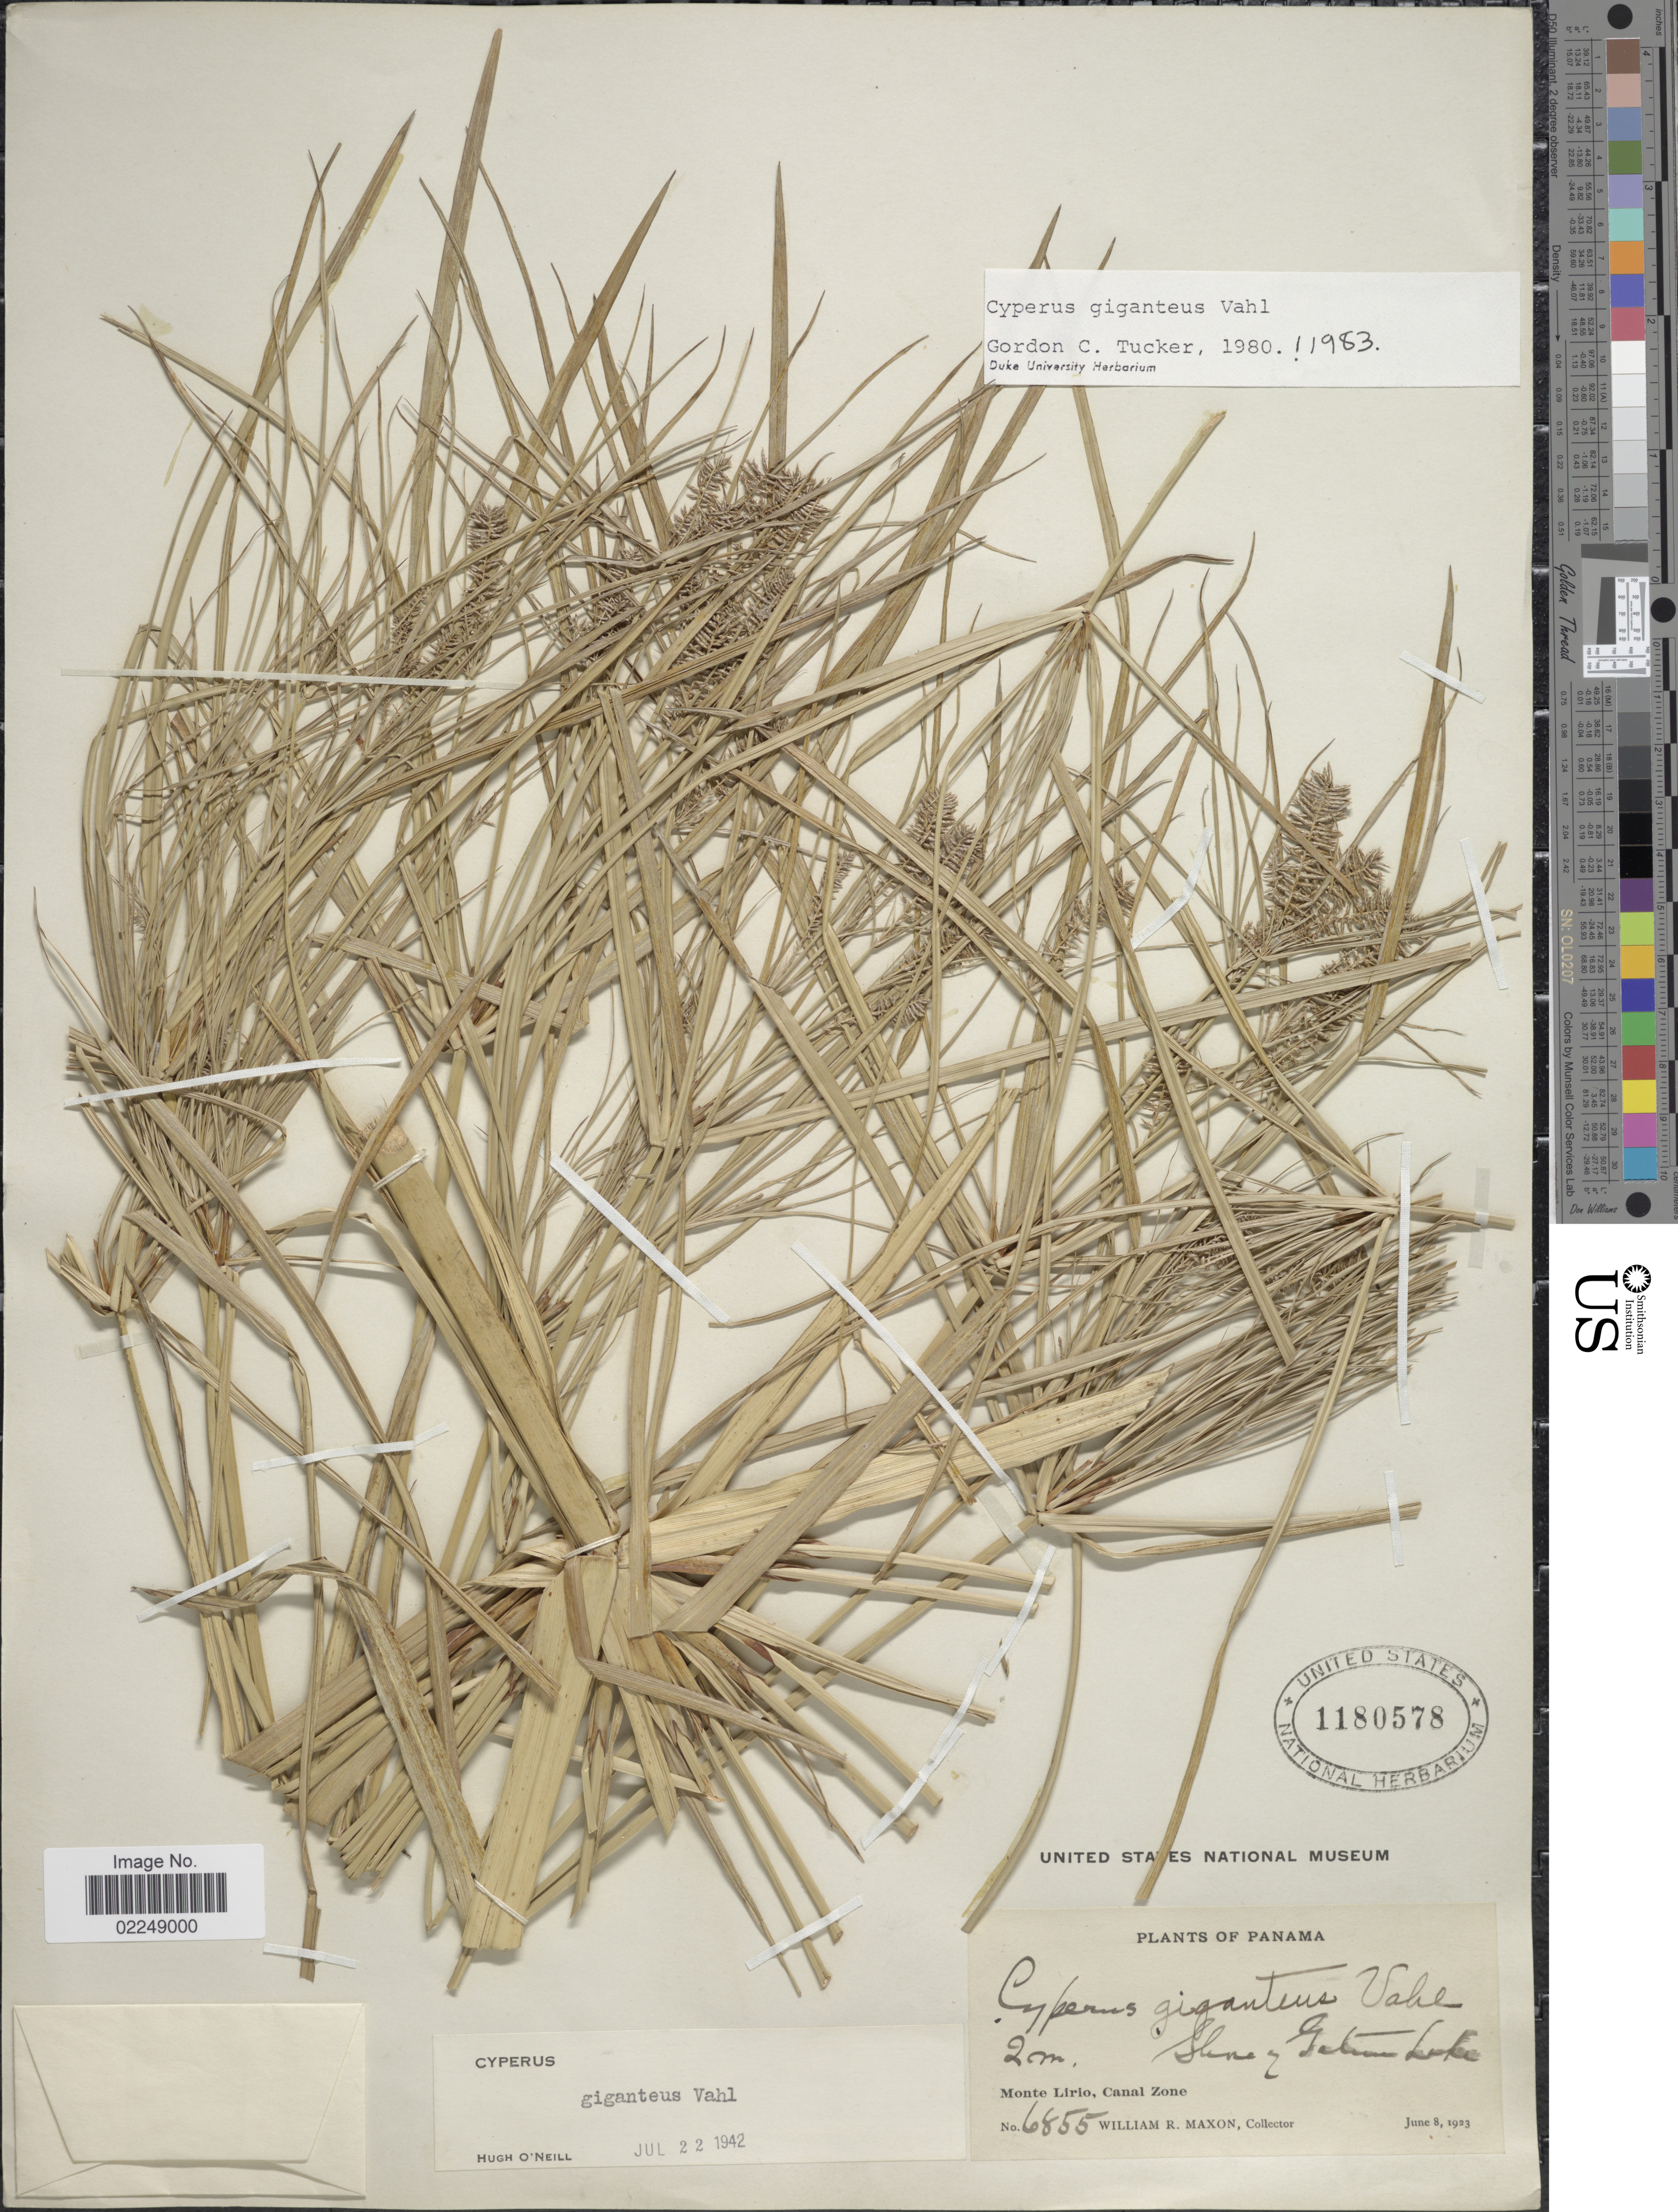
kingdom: Plantae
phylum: Tracheophyta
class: Liliopsida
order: Poales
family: Cyperaceae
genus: Cyperus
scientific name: Cyperus giganteus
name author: Vahl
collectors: W. R. Maxon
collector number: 6855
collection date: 1923-06-08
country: Panama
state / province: Colón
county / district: Canal Zone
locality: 2 m. shore of Gatun Lake, Monte Lirio, Canal Zone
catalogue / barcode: US 1180578